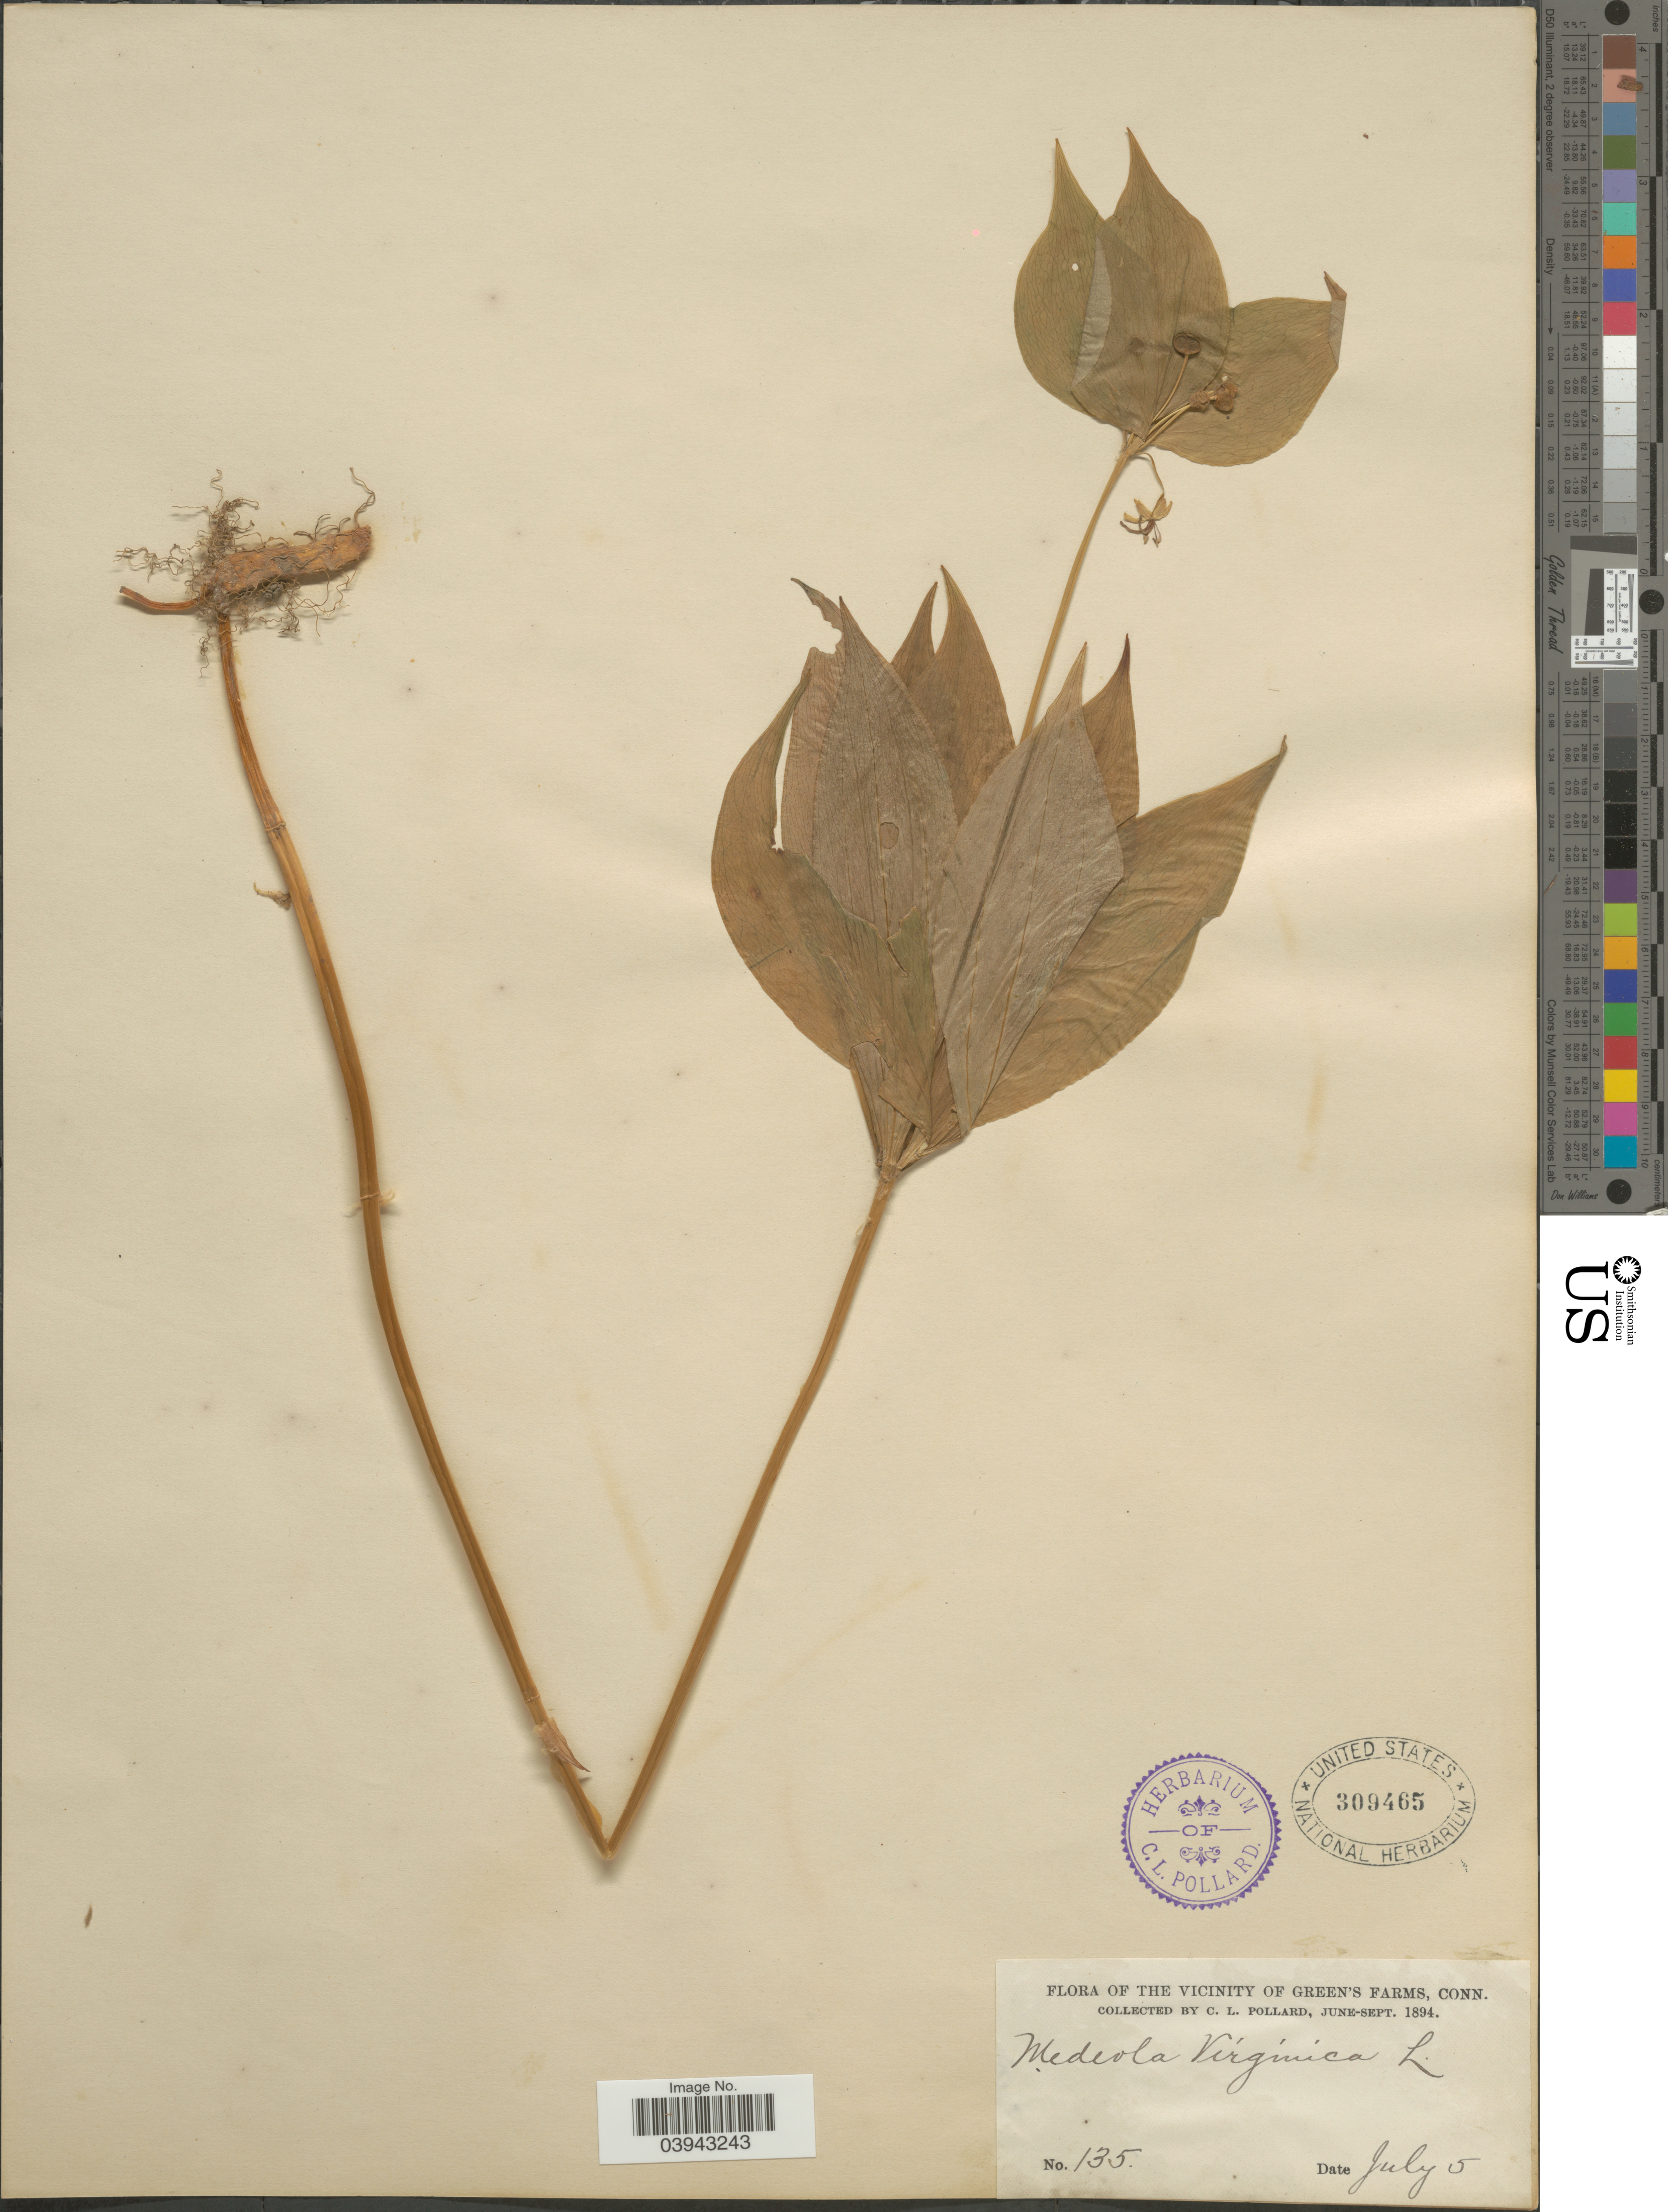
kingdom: Plantae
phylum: Tracheophyta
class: Liliopsida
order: Liliales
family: Liliaceae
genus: Medeola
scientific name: Medeola virginiana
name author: (L.) Desf.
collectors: C. L. Pollard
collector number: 135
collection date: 1894-07-05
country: United States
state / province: Connecticut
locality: The vicinity of Green's Farms.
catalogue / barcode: US 309465